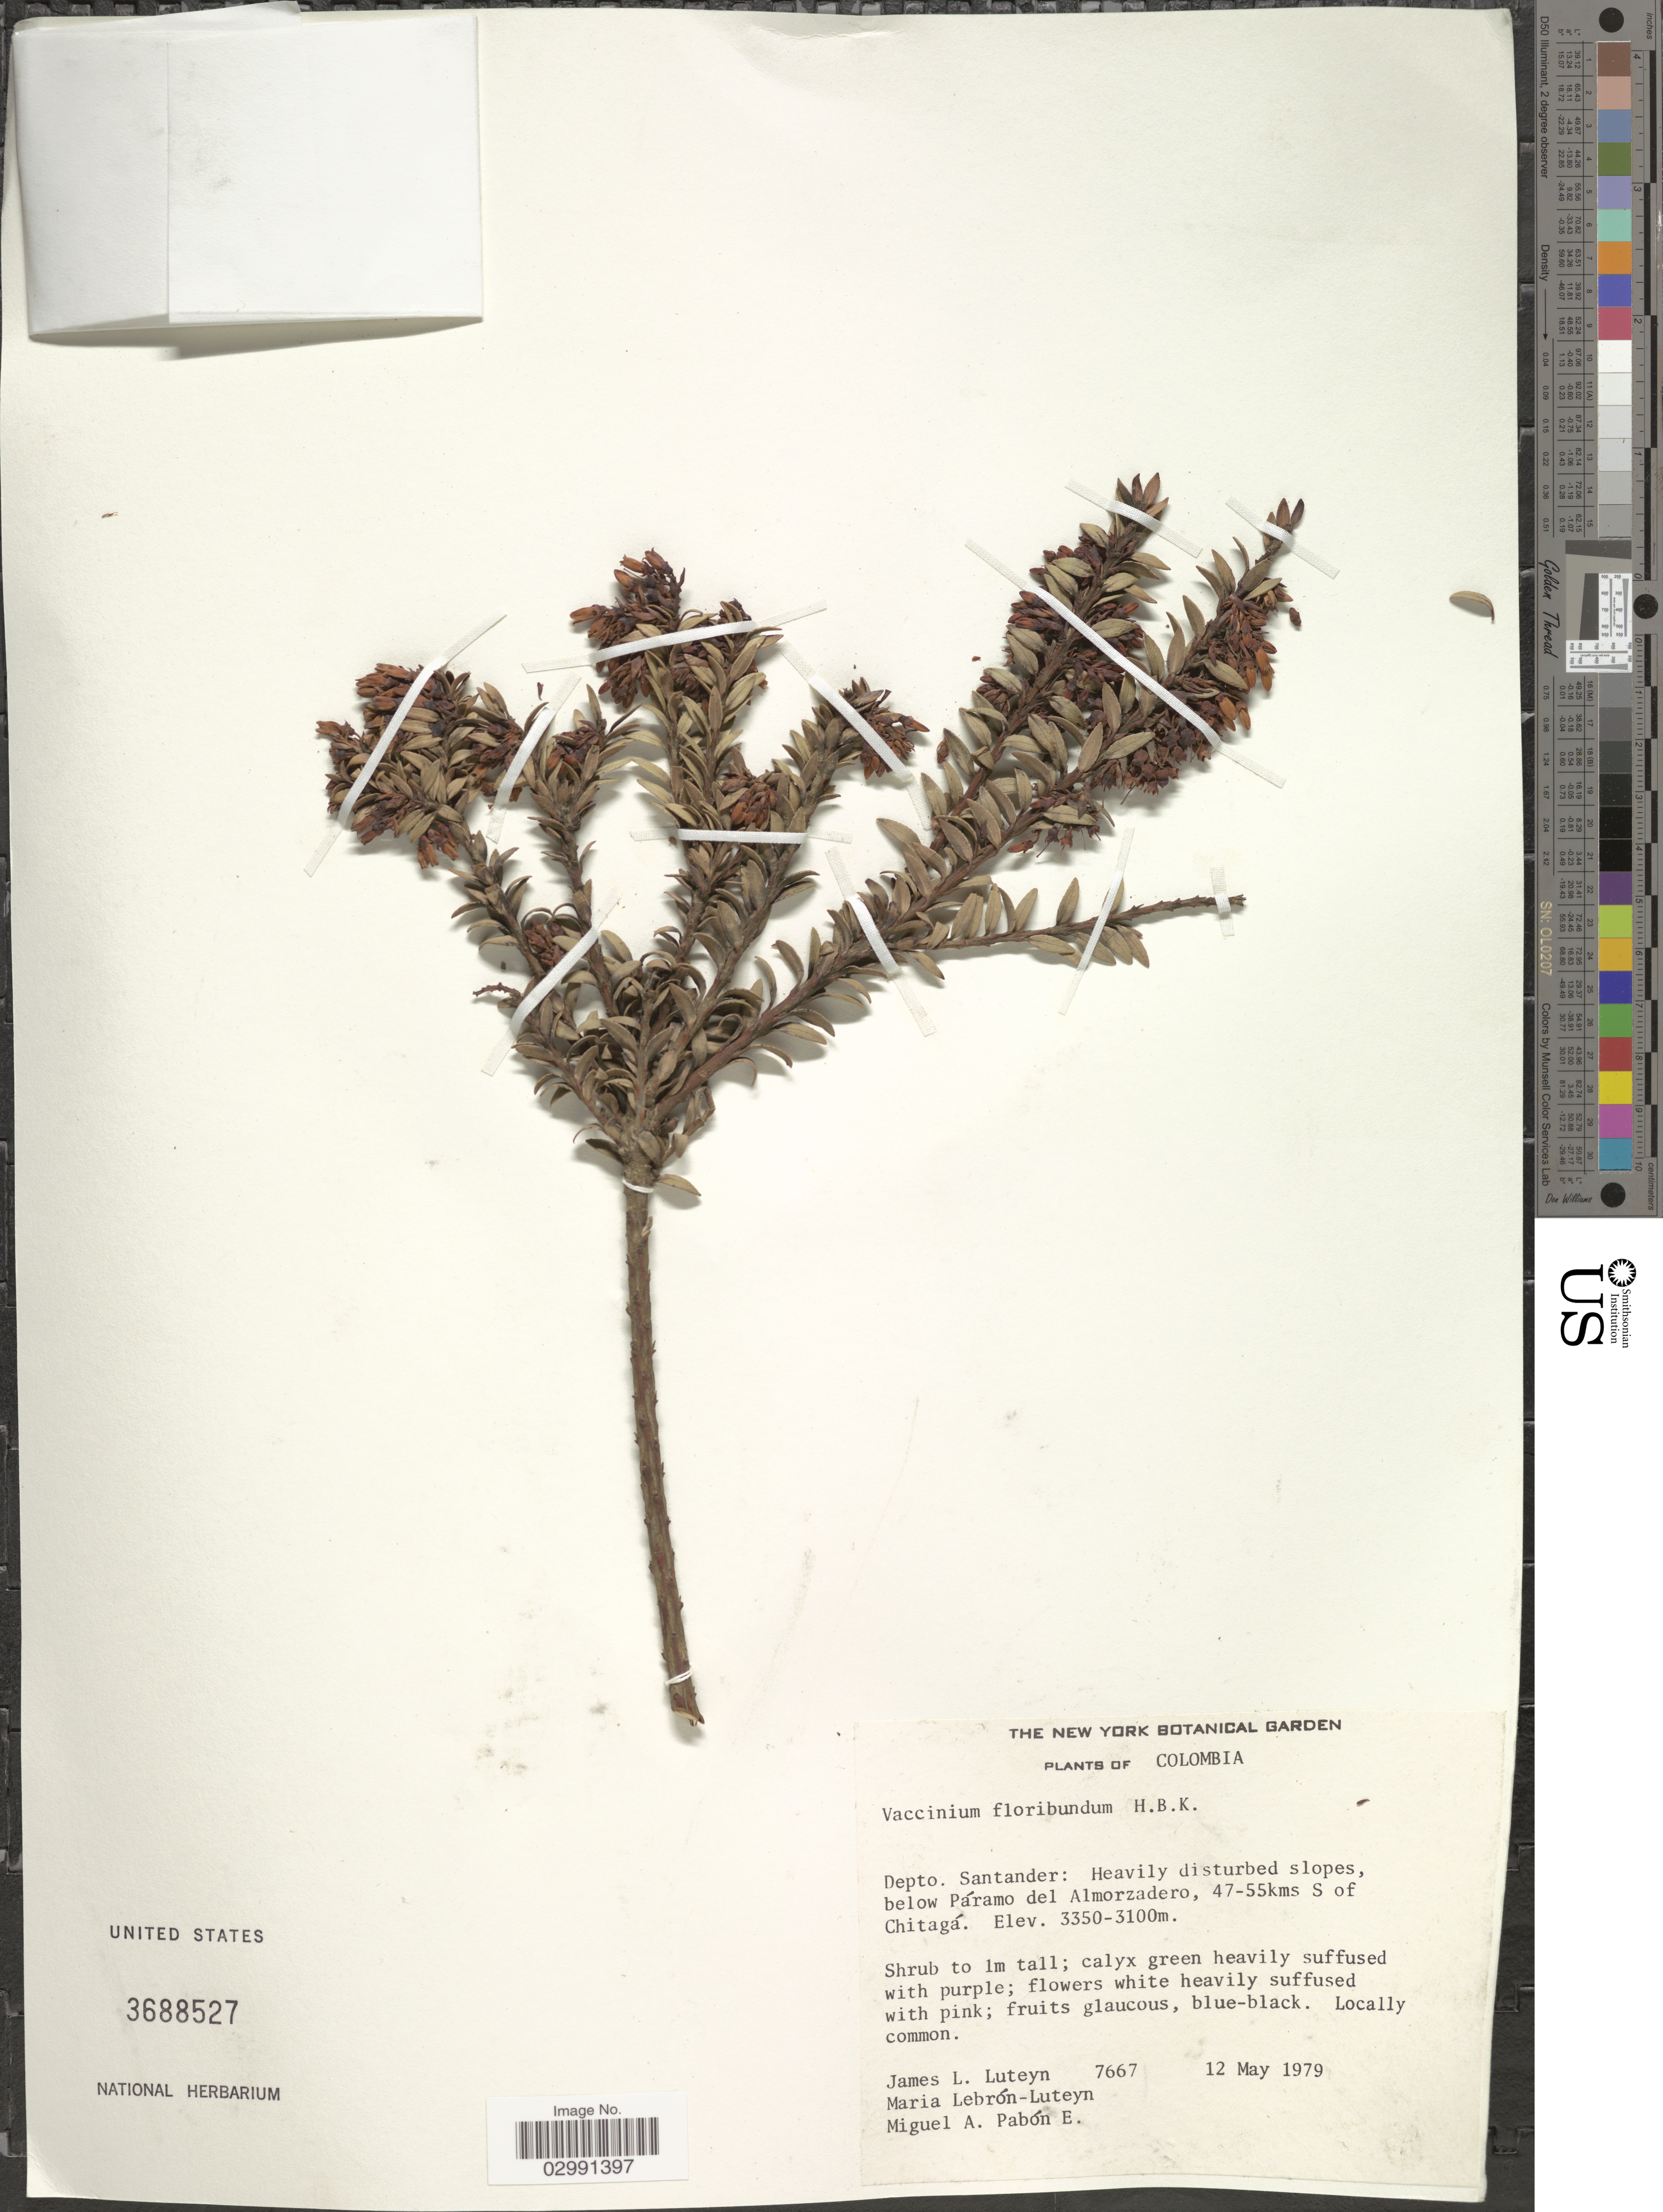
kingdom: Plantae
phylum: Tracheophyta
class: Magnoliopsida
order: Ericales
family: Ericaceae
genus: Vaccinium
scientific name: Vaccinium floribundum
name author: Kunth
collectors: J. L. Luteyn, M. L. Lebrón-Luteyn & M. A. Pabon E.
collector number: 7667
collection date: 1979-05-12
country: Colombia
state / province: Santander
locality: Depto. Santander: Heavily disturbed slopes, below Páramo del Almorzadero, 47-55kms S of Chitagá.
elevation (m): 3100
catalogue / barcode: US 3688527